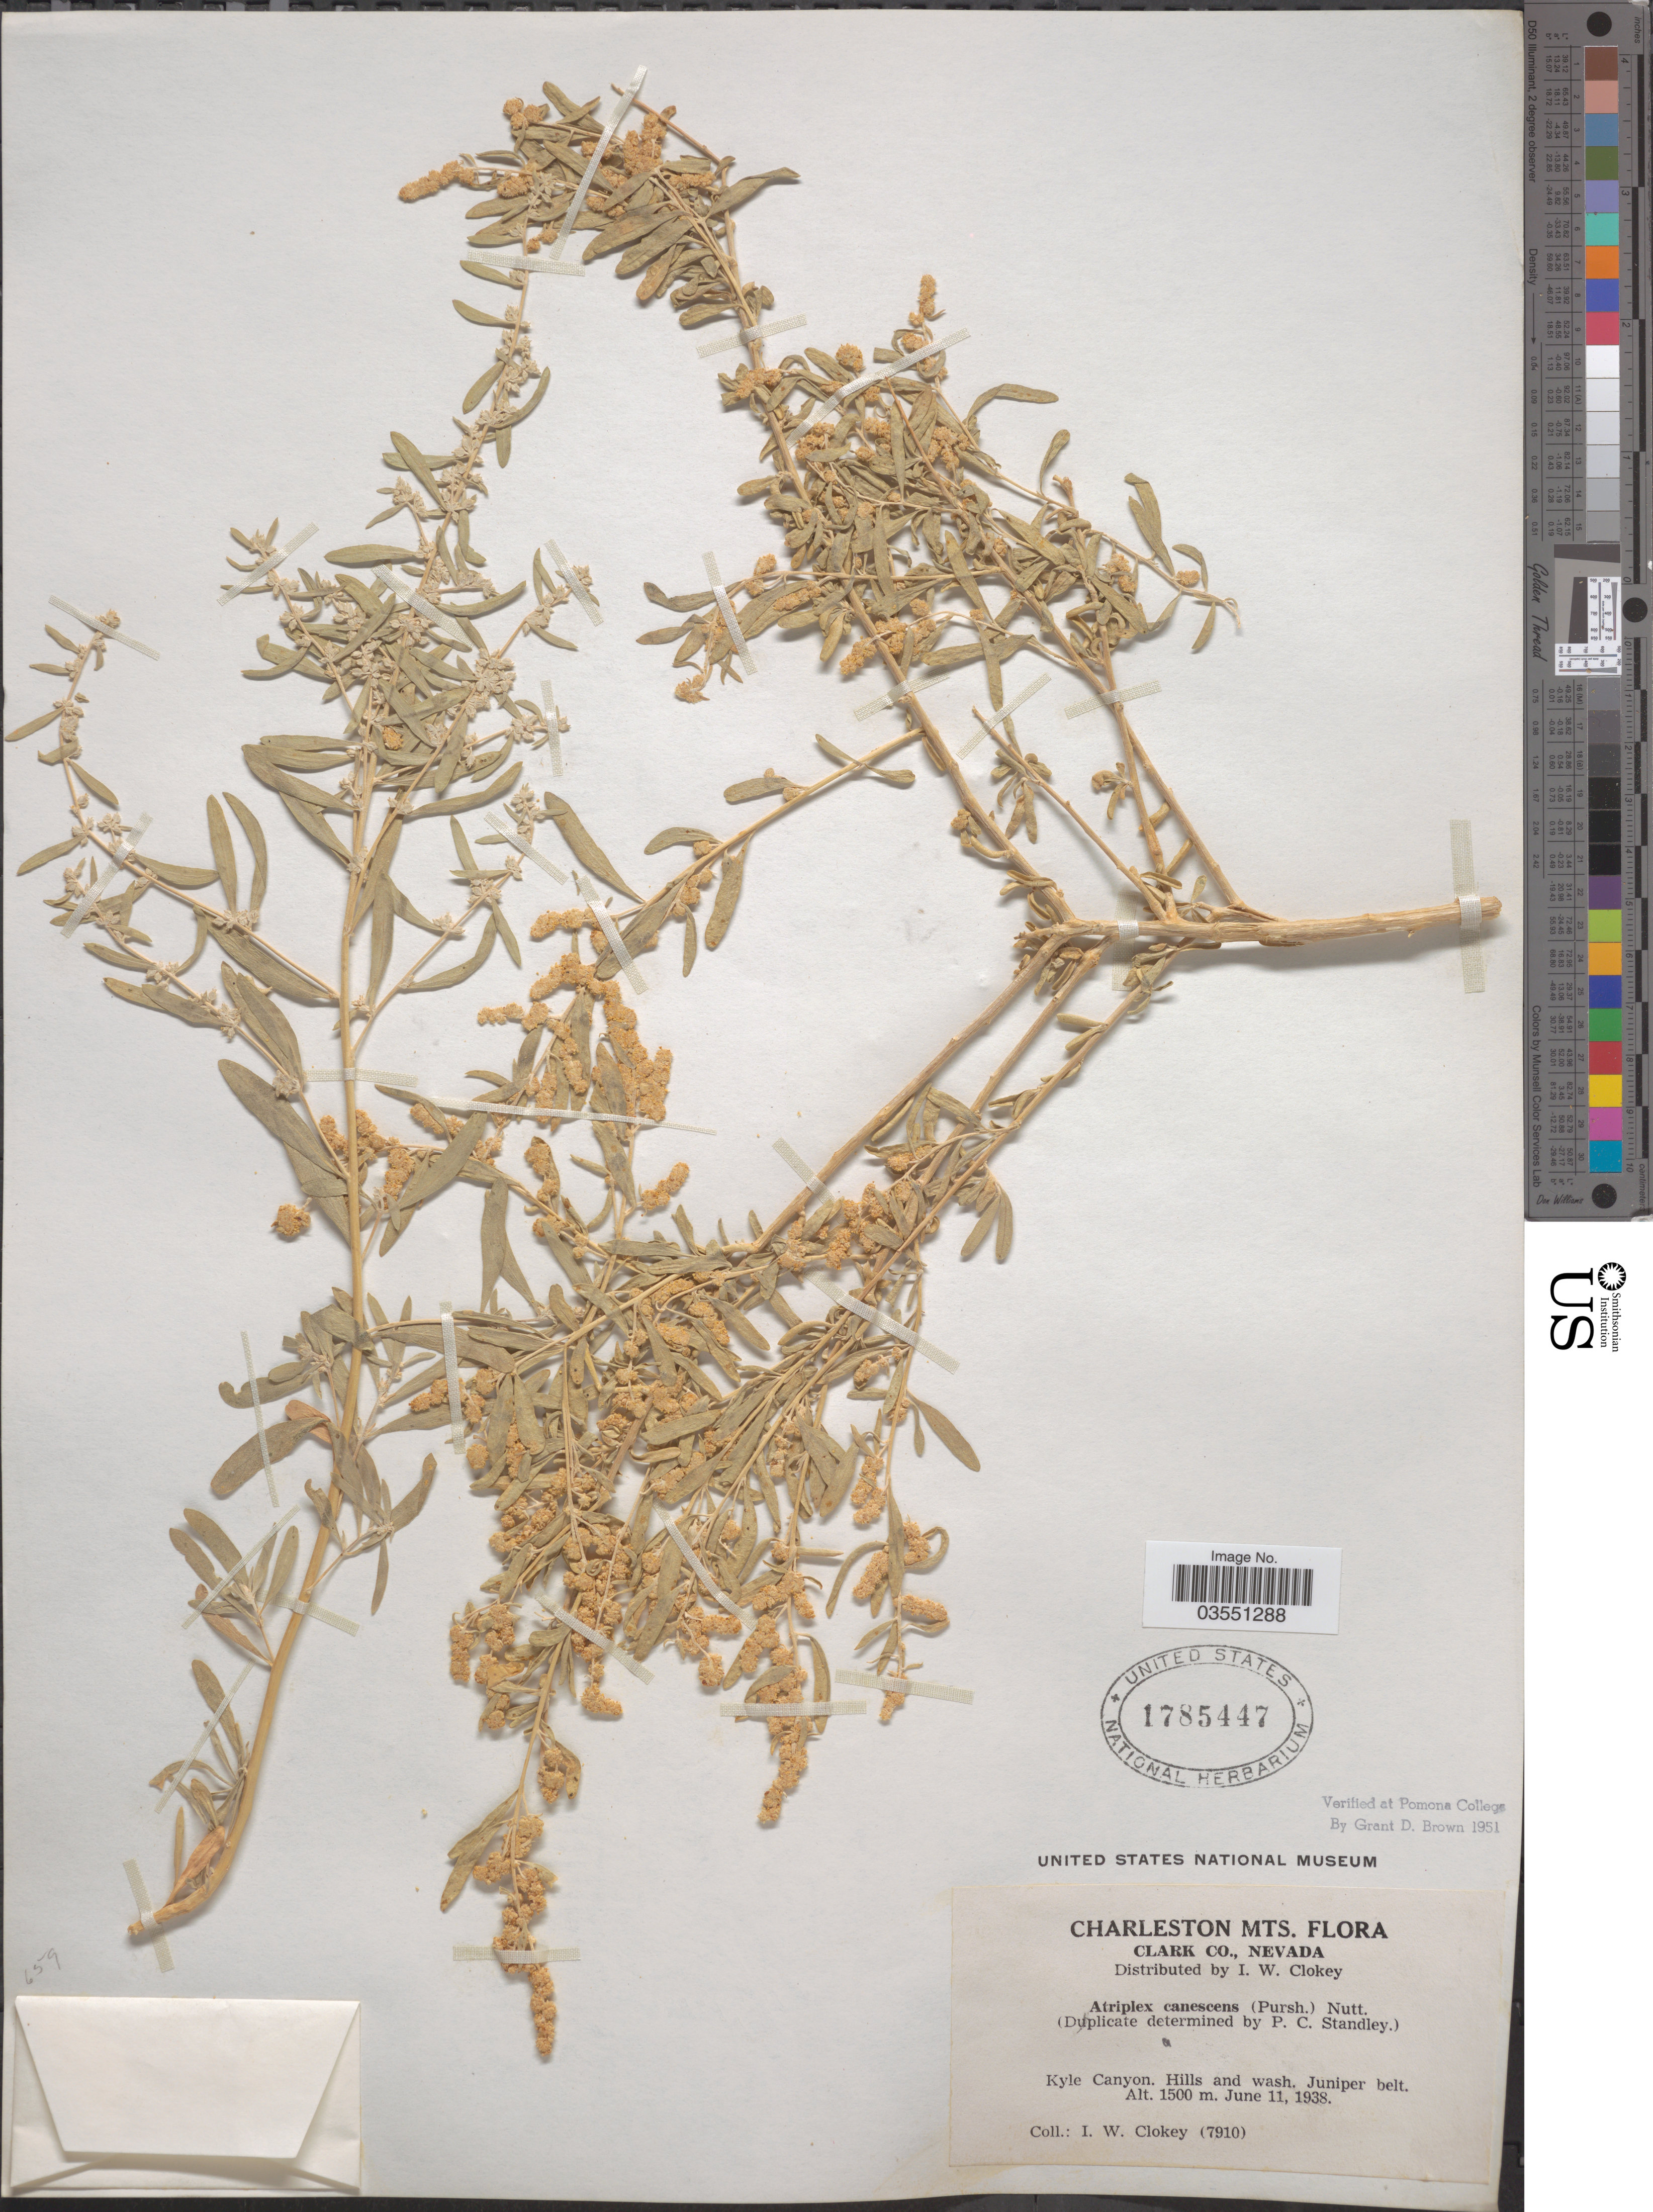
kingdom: Plantae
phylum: Tracheophyta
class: Magnoliopsida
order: Caryophyllales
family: Amaranthaceae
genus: Atriplex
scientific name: Atriplex canescens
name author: (Pursh) Nutt.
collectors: I. W. Clokey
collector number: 7910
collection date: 1938-06-11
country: United States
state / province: Nevada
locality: Charleston Mts. Clark Co. Kyle Canyon. Hills and wash. Juniper belt.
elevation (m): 1500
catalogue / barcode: US 1785447